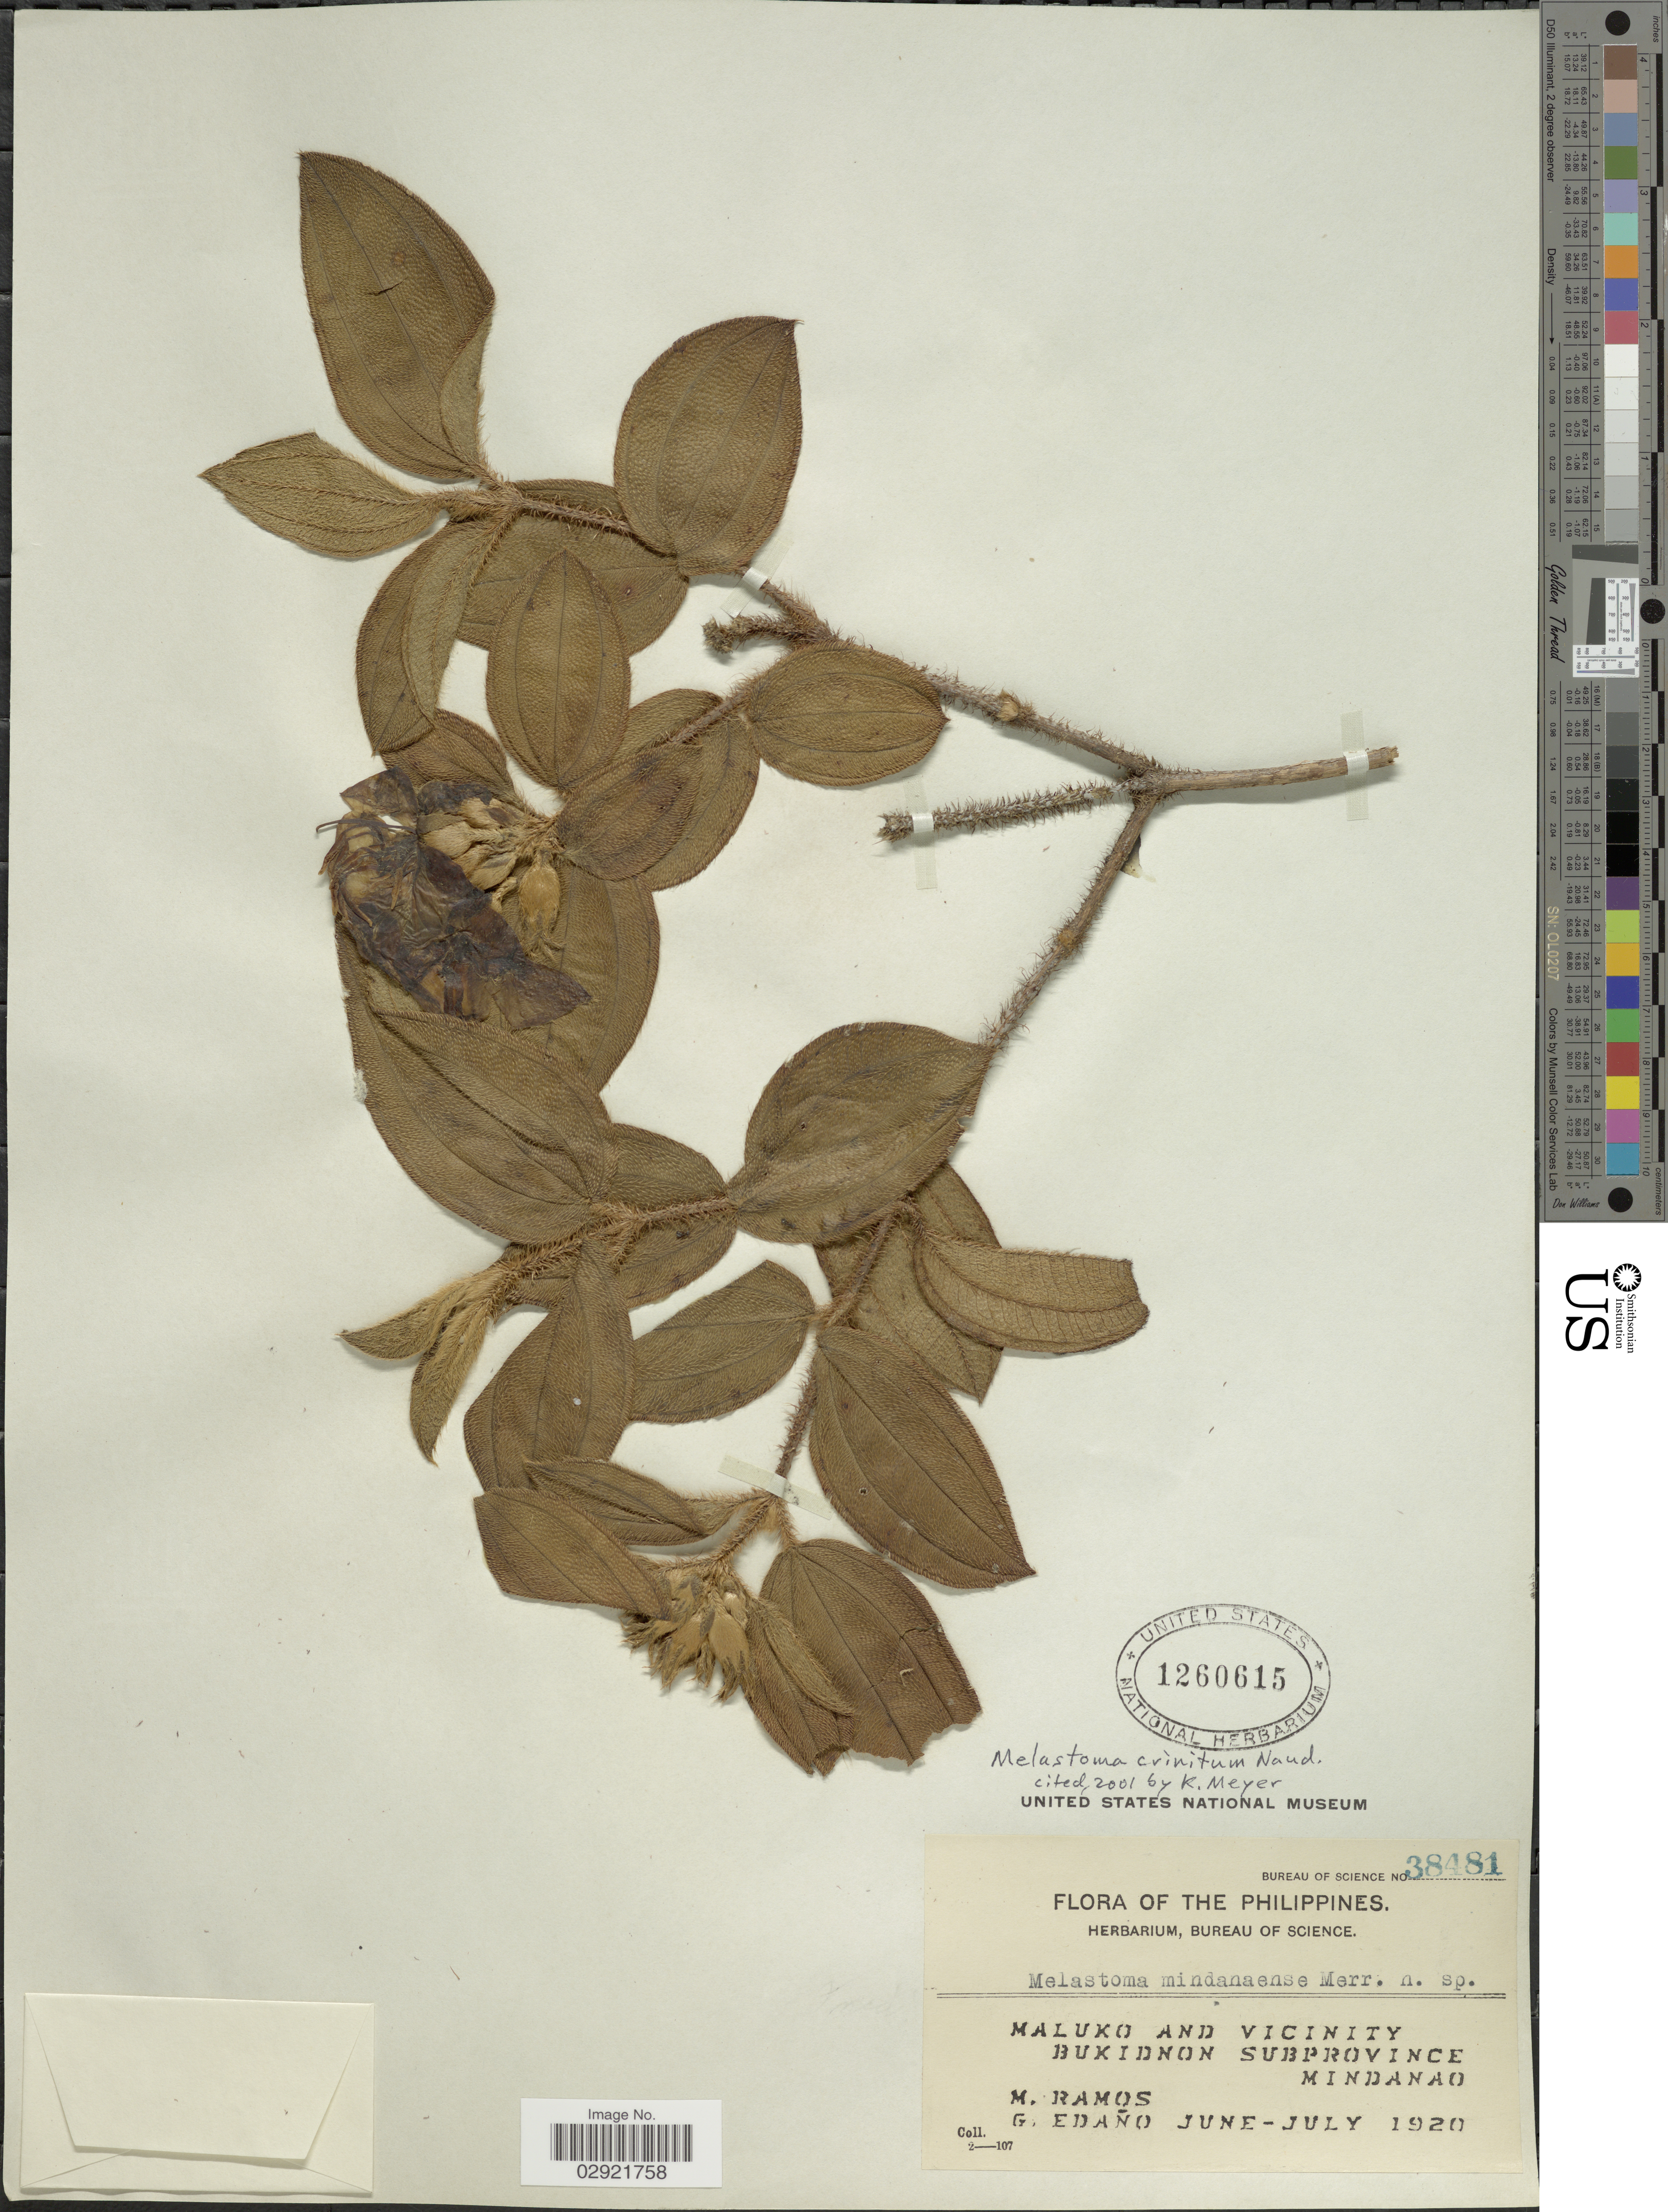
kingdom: Plantae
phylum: Tracheophyta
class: Magnoliopsida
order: Myrtales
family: Melastomataceae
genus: Melastoma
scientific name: Melastoma crinitum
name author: Roxb.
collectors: M. Ramos & G. Edaño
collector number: Bureau of Science 38481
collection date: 1920-06/1920-07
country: Philippines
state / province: Northern Mindanao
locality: Maluko and Vicinity. Bukidnon Subprovince. Mindanao.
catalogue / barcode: US 1260615